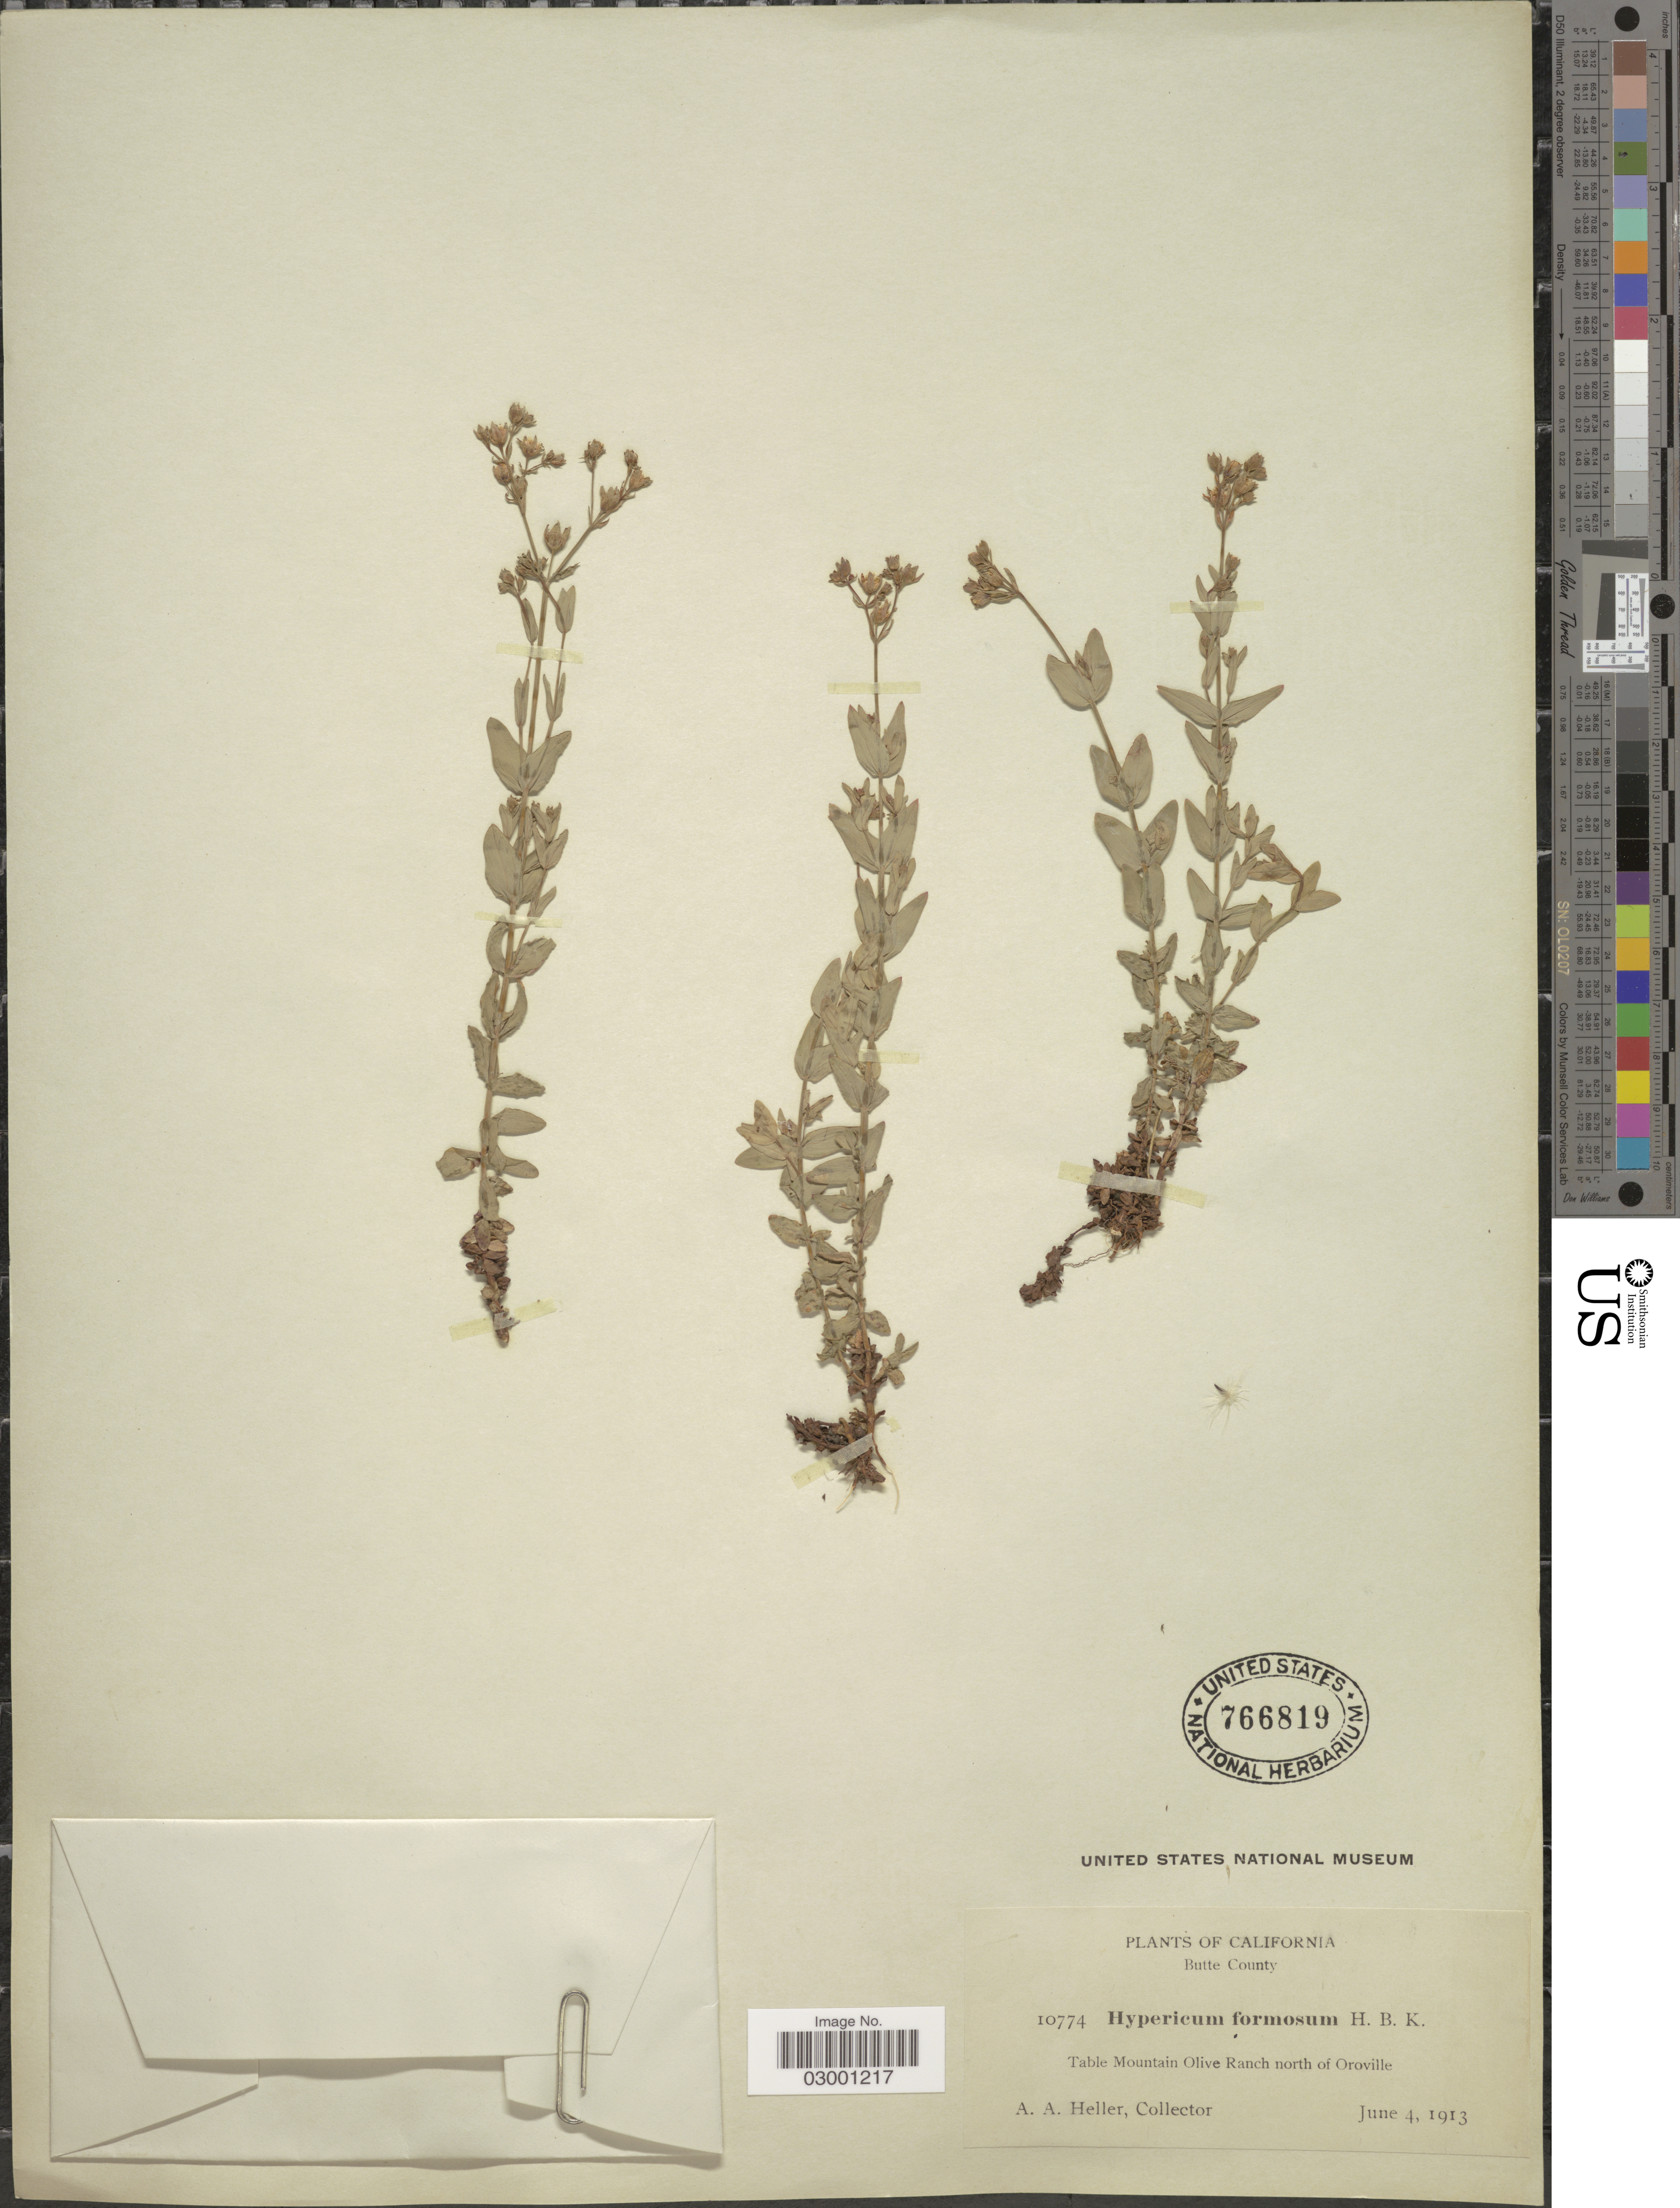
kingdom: Plantae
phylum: Tracheophyta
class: Magnoliopsida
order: Malpighiales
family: Hypericaceae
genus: Hypericum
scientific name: Hypericum formosum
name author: Kunth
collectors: A. A. Heller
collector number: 10774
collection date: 1913-06-04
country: United States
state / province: California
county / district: Butte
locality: Butte County, Table Mountain Olive Ranch north of Oroville.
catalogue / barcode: US 766819